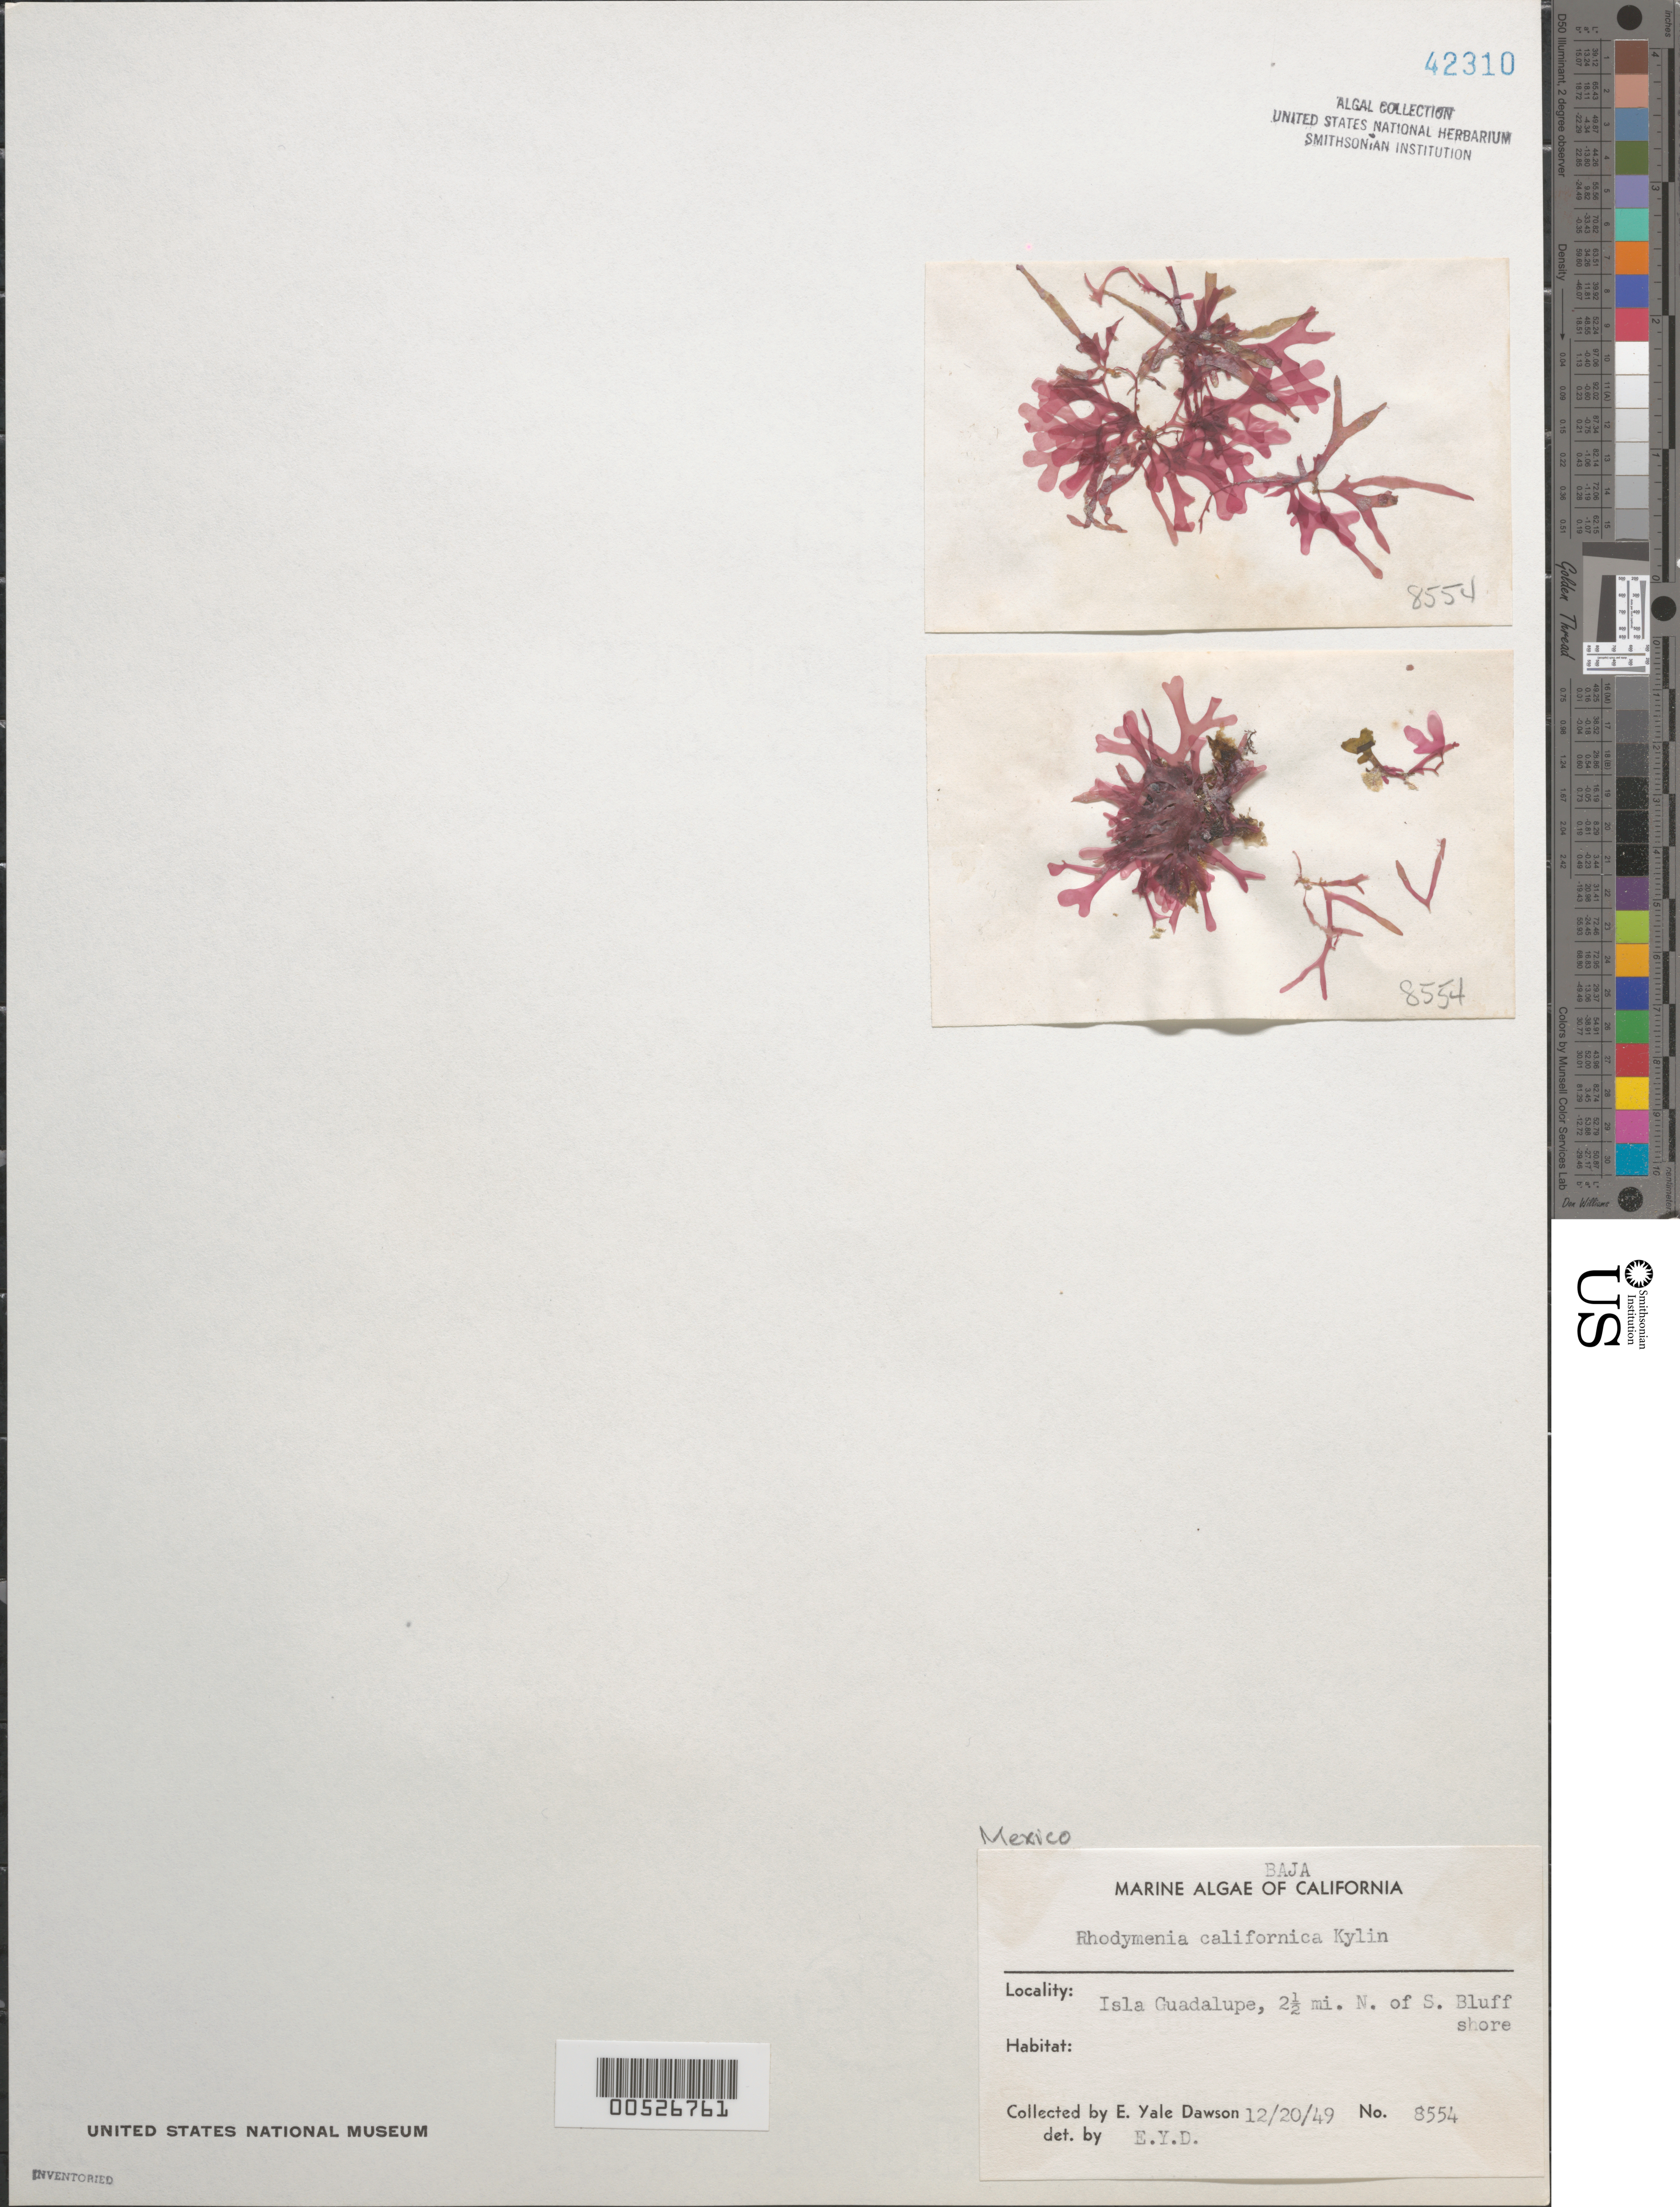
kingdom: Plantae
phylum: Rhodophyta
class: Florideophyceae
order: Rhodymeniales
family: Rhodymeniaceae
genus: Rhodymenia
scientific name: Rhodymenia californica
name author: Kylin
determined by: Dawson, E. Y.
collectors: E. Y. Dawson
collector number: EYD 8554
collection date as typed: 20 Dec 1949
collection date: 1949-12-20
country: Mexico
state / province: Baja California Norte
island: Isla Guadalupe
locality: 2.5 miles north of South Bluff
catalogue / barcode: US 42310